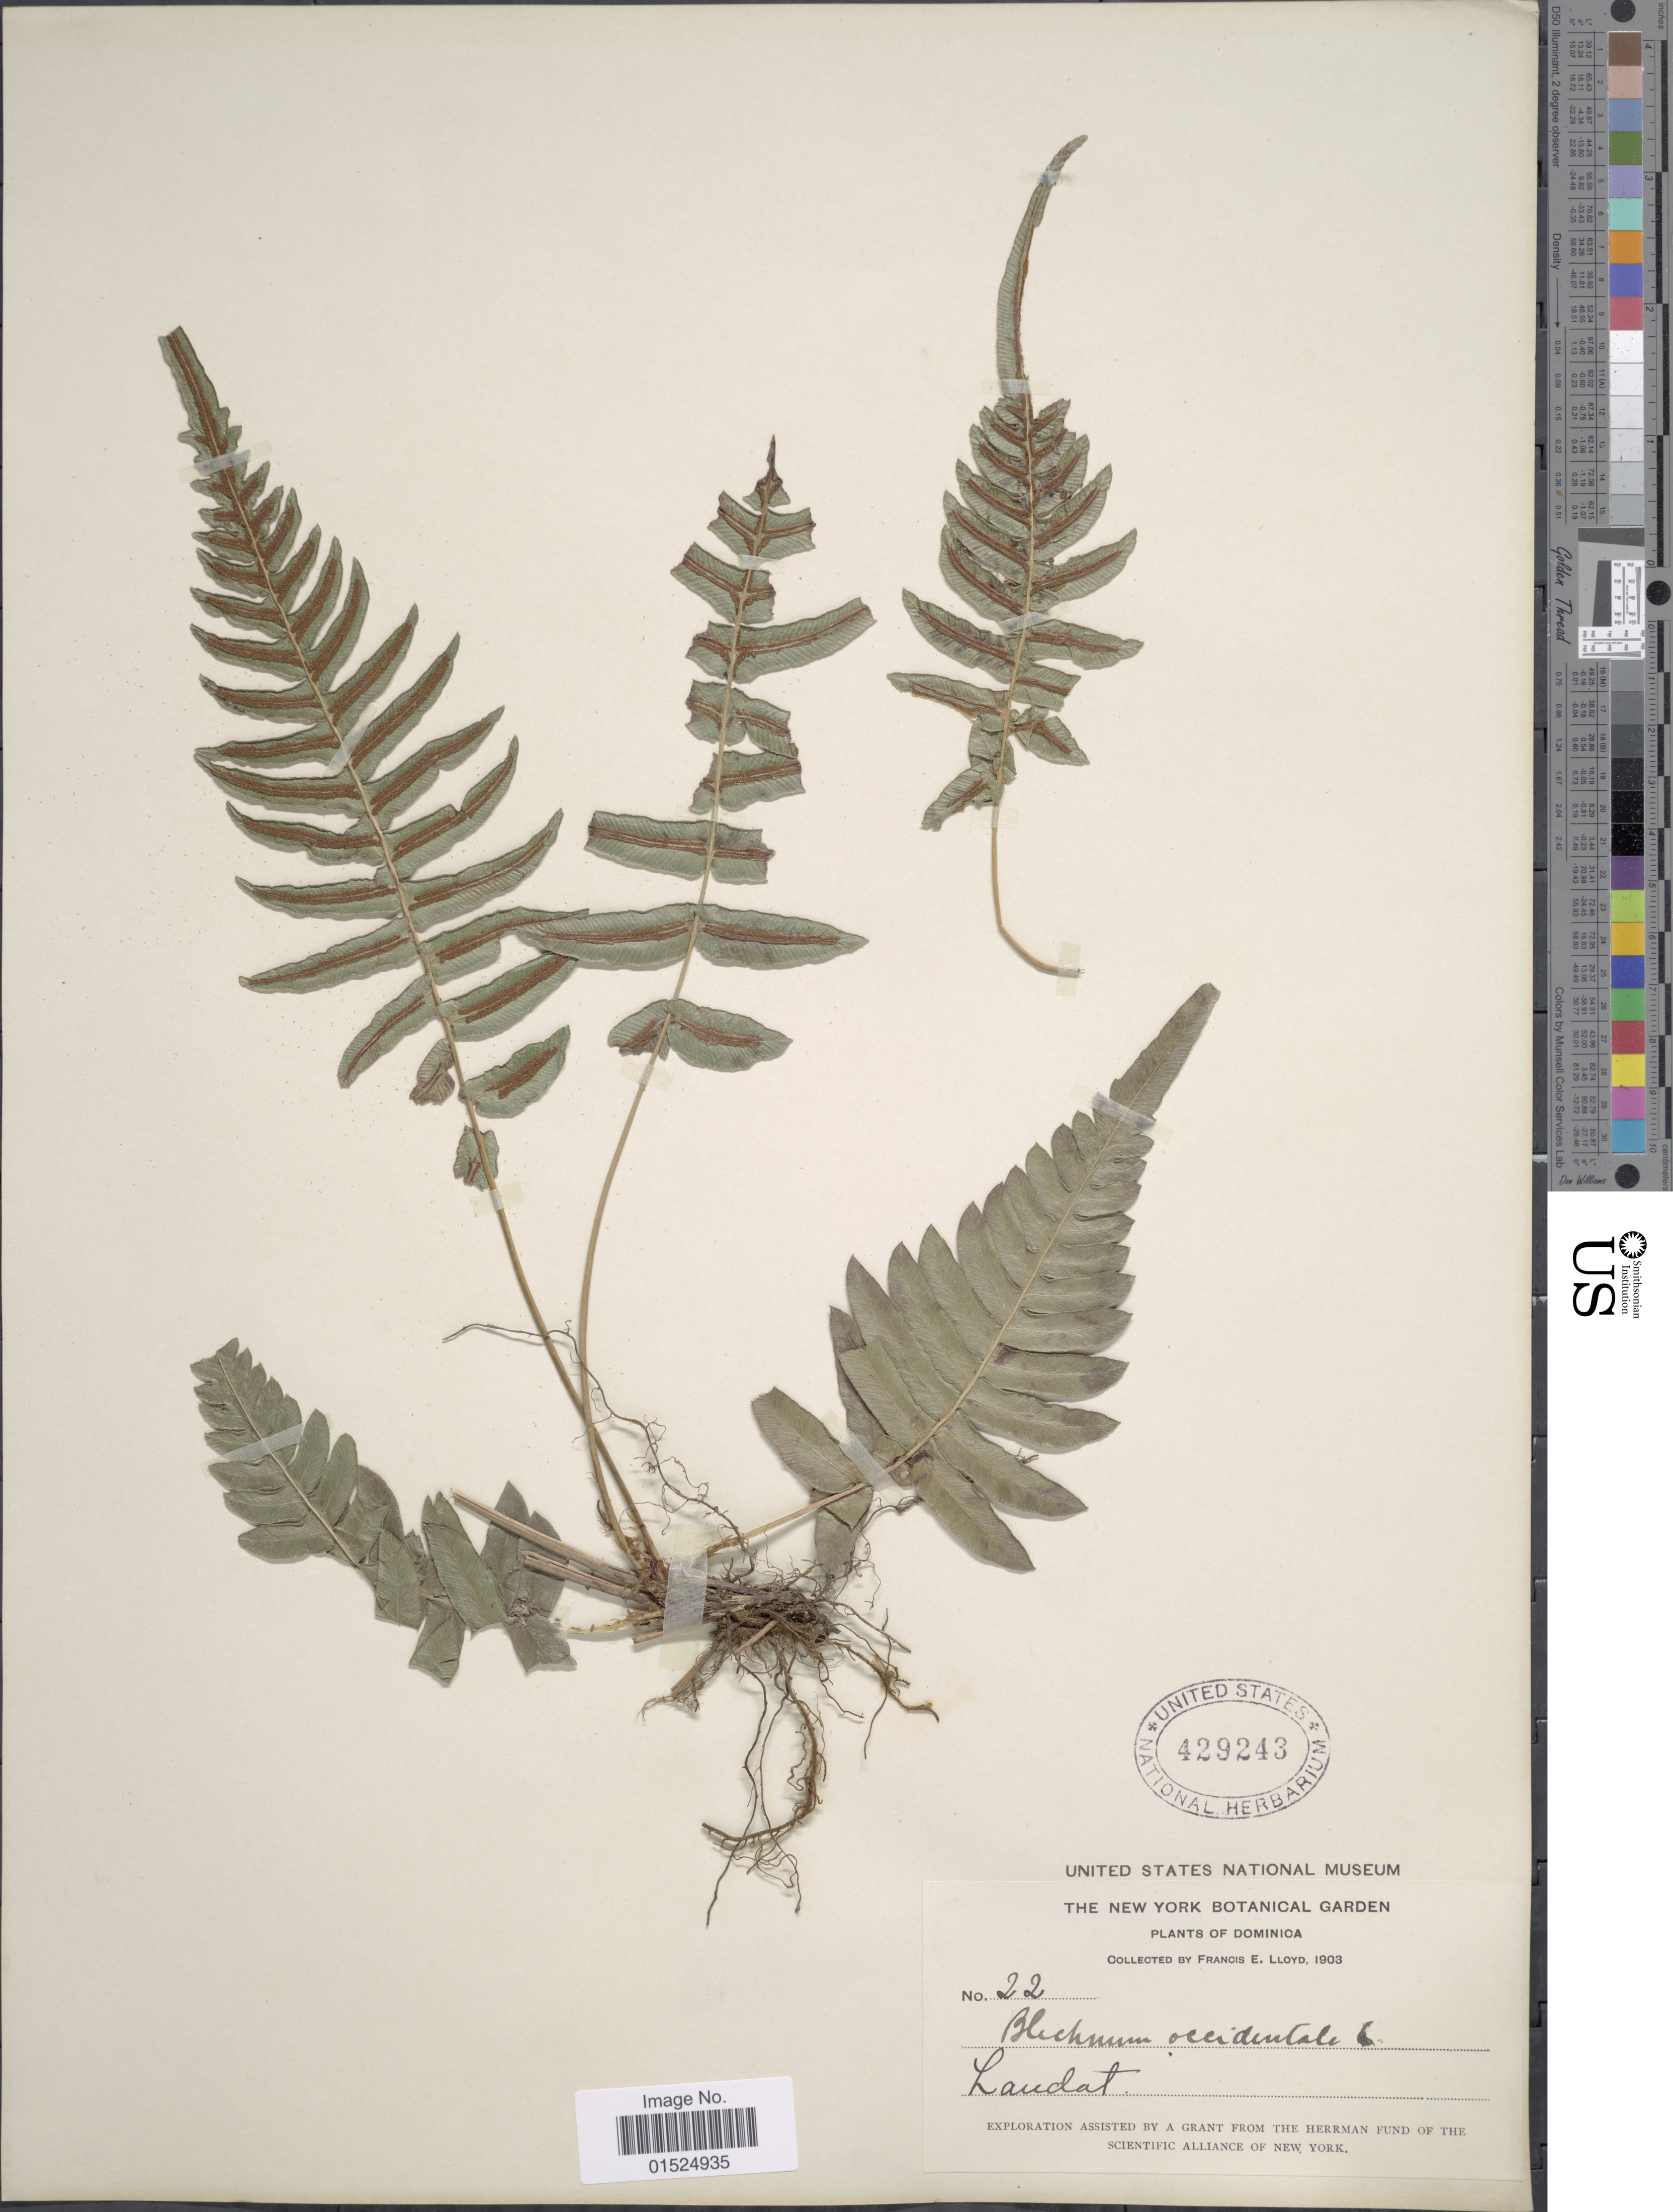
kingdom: Plantae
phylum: Tracheophyta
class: Polypodiopsida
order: Polypodiales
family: Blechnaceae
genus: Blechnum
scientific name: Blechnum occidentale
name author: L.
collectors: Lloyd, C. E.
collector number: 22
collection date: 1903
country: Dominica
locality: Laudat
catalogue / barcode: US 429243